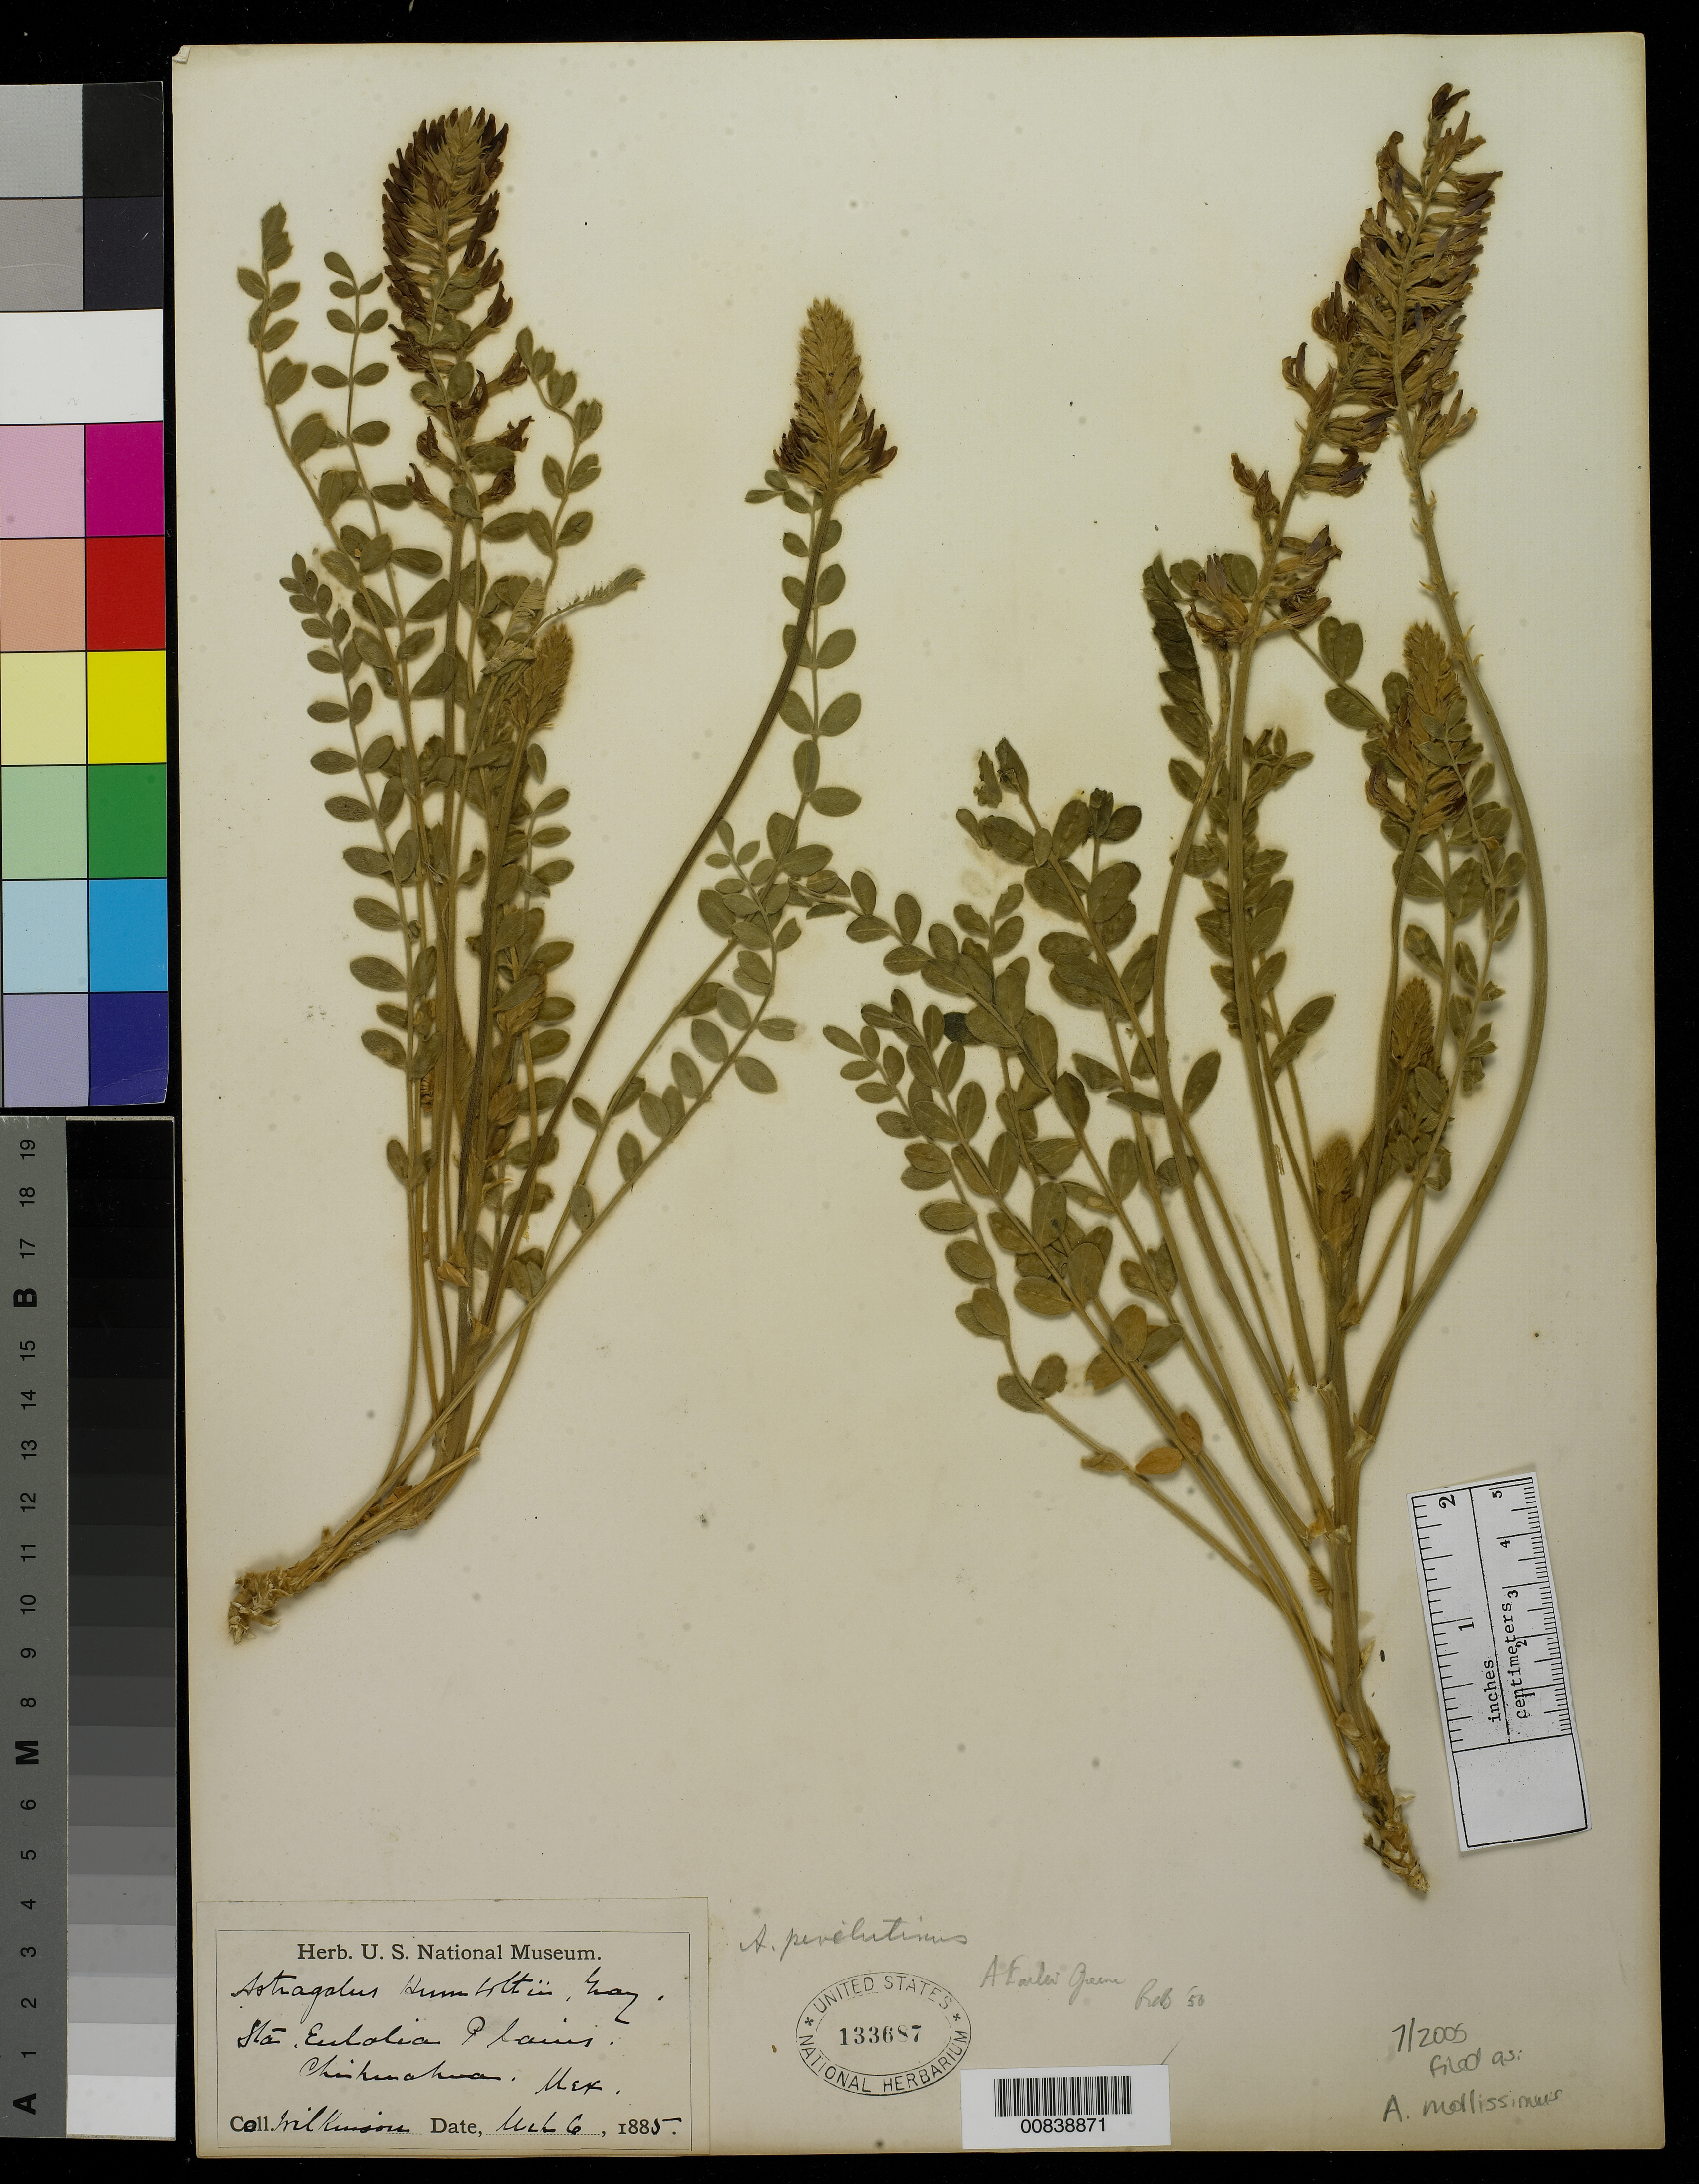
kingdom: Plantae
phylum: Tracheophyta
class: Magnoliopsida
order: Fabales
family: Fabaceae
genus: Astragalus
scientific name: Astragalus mollissimus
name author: Torr.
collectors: E. Wilkinson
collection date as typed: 06 Mar 1885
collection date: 1885-03-06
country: Mexico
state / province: Chihuahua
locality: Sta. Eulalia Plains, Chihuahua.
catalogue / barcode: US 133687